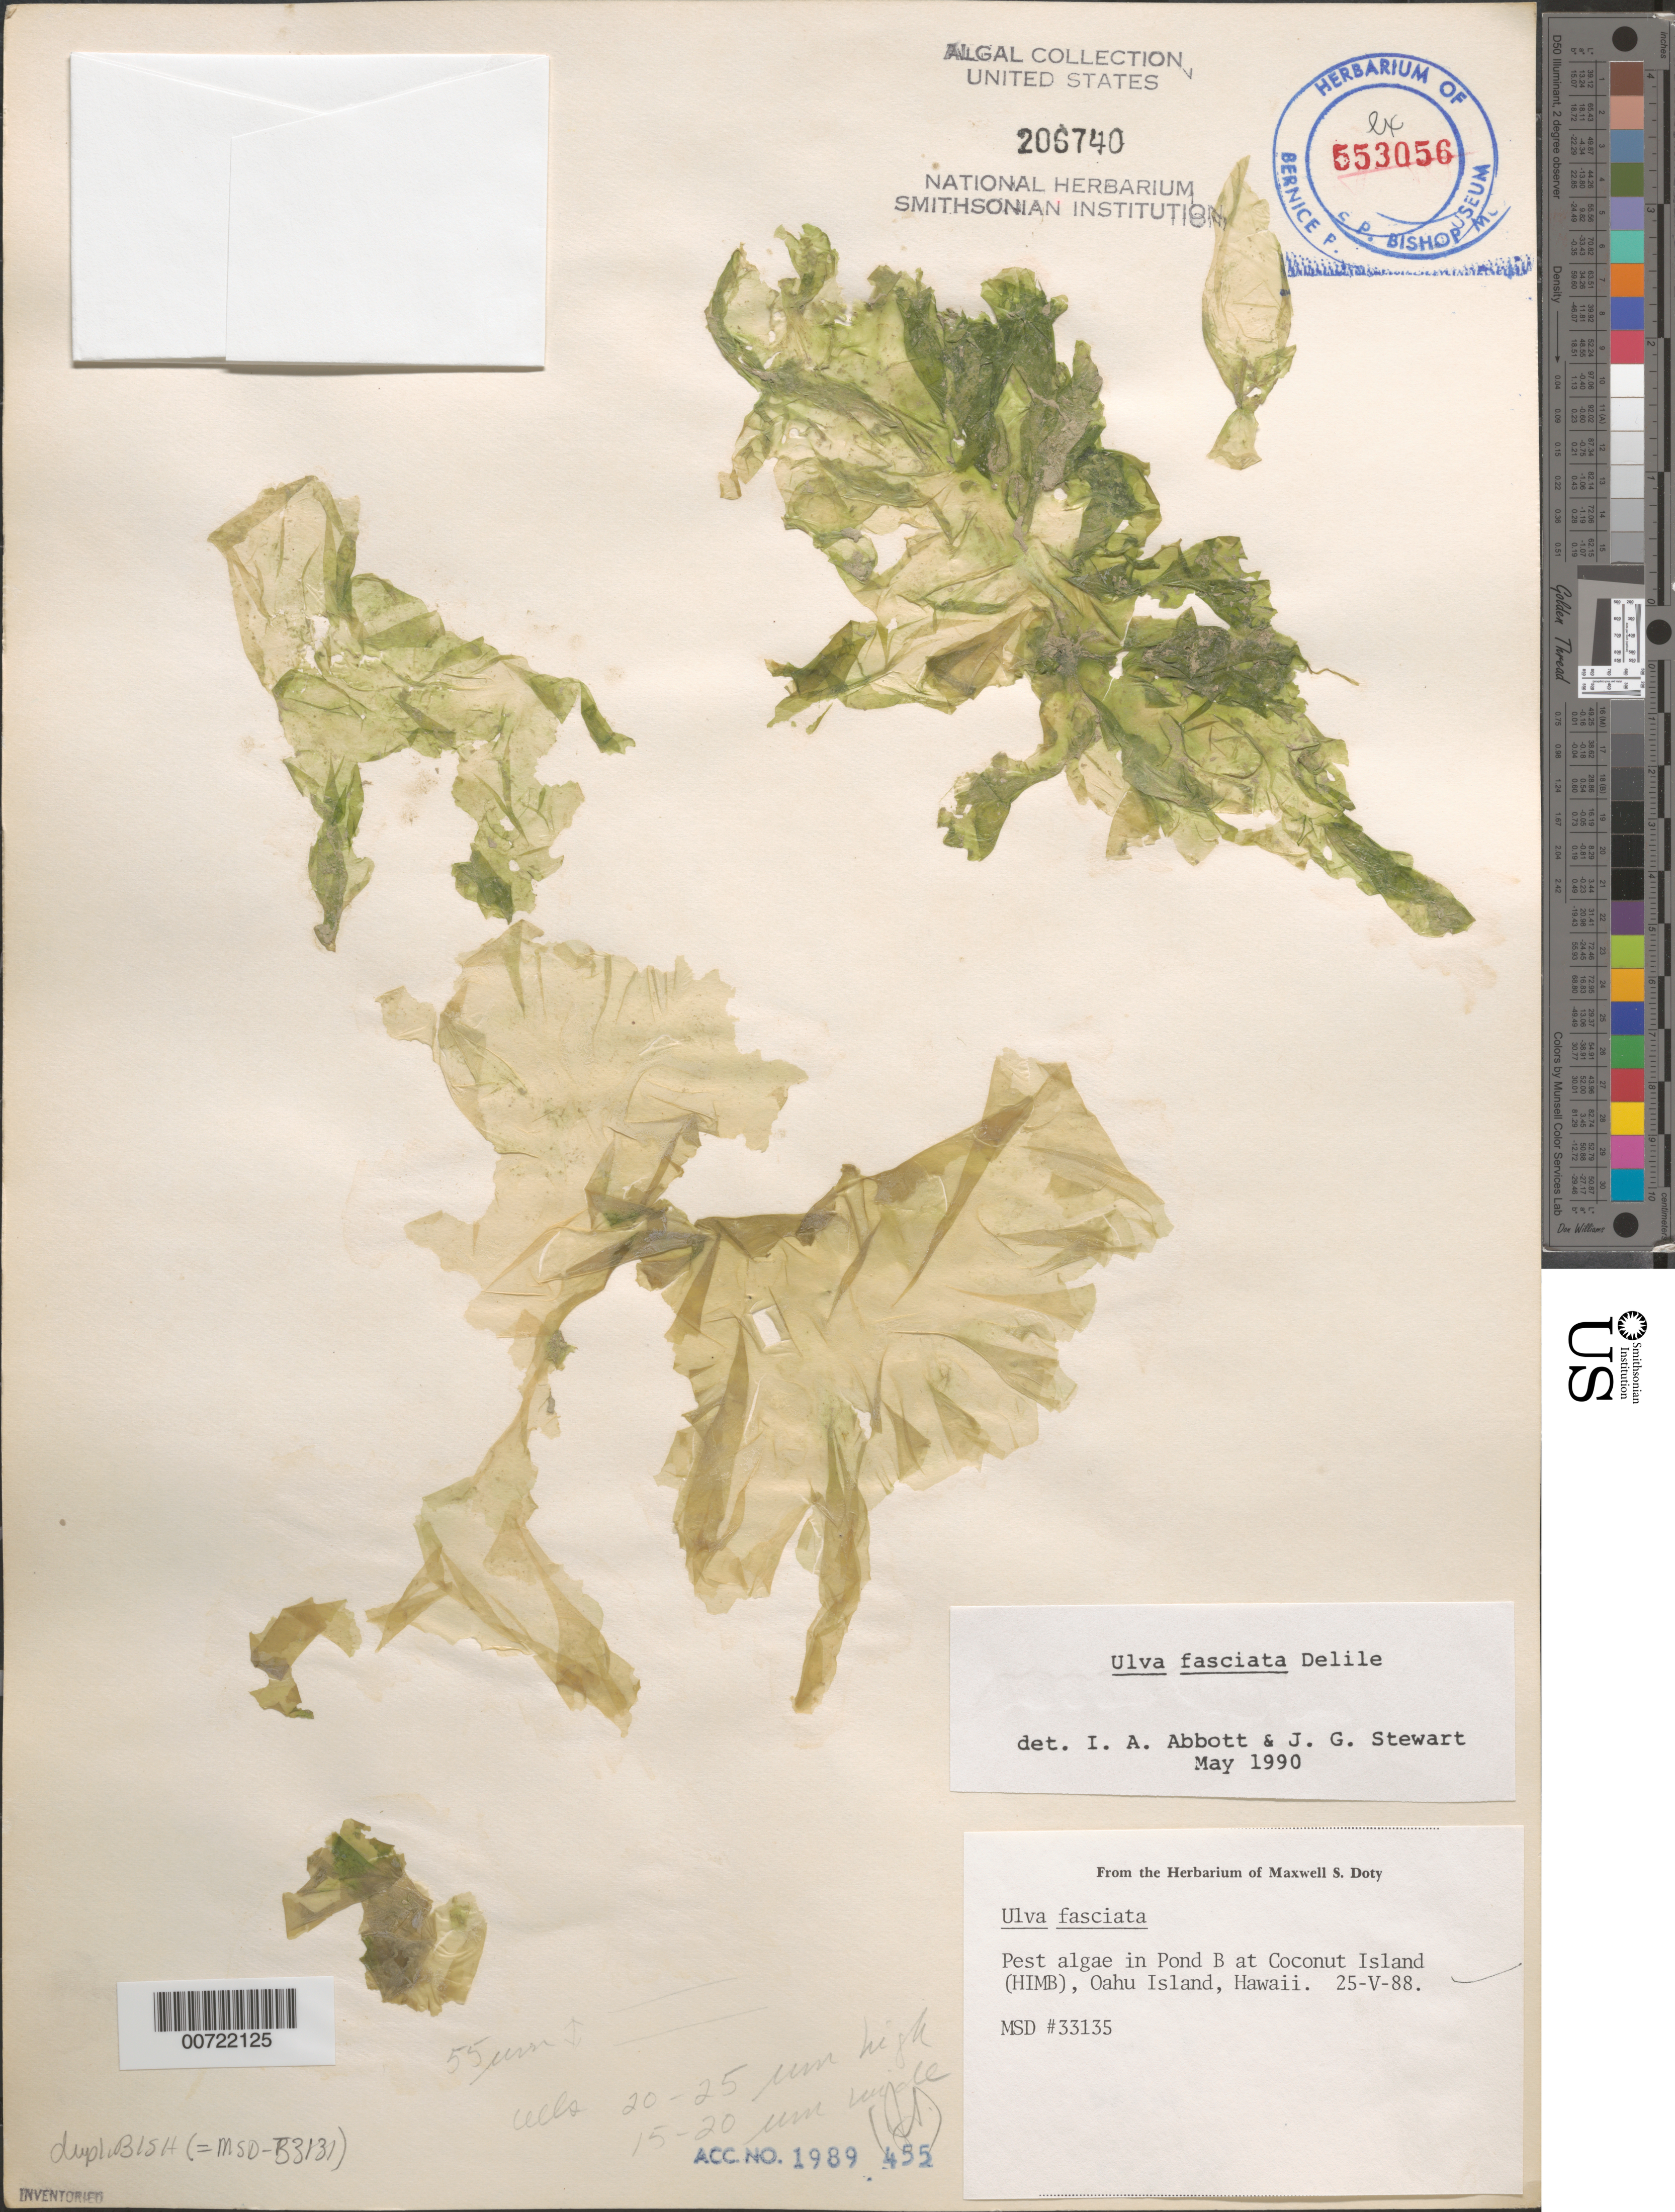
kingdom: Plantae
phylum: Chlorophyta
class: Ulvophyceae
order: Ulvales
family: Ulvaceae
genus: Ulva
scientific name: Ulva lactuca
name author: L.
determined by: Algae name updating Project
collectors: M. S.Doty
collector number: MSD 33135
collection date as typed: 25 May 1988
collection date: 1988-05-25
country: United States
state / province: Hawaii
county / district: Honolulu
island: Oahu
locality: Coconut Island, Hawaii Institute of Marine Biology, Pond B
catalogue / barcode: US 206740